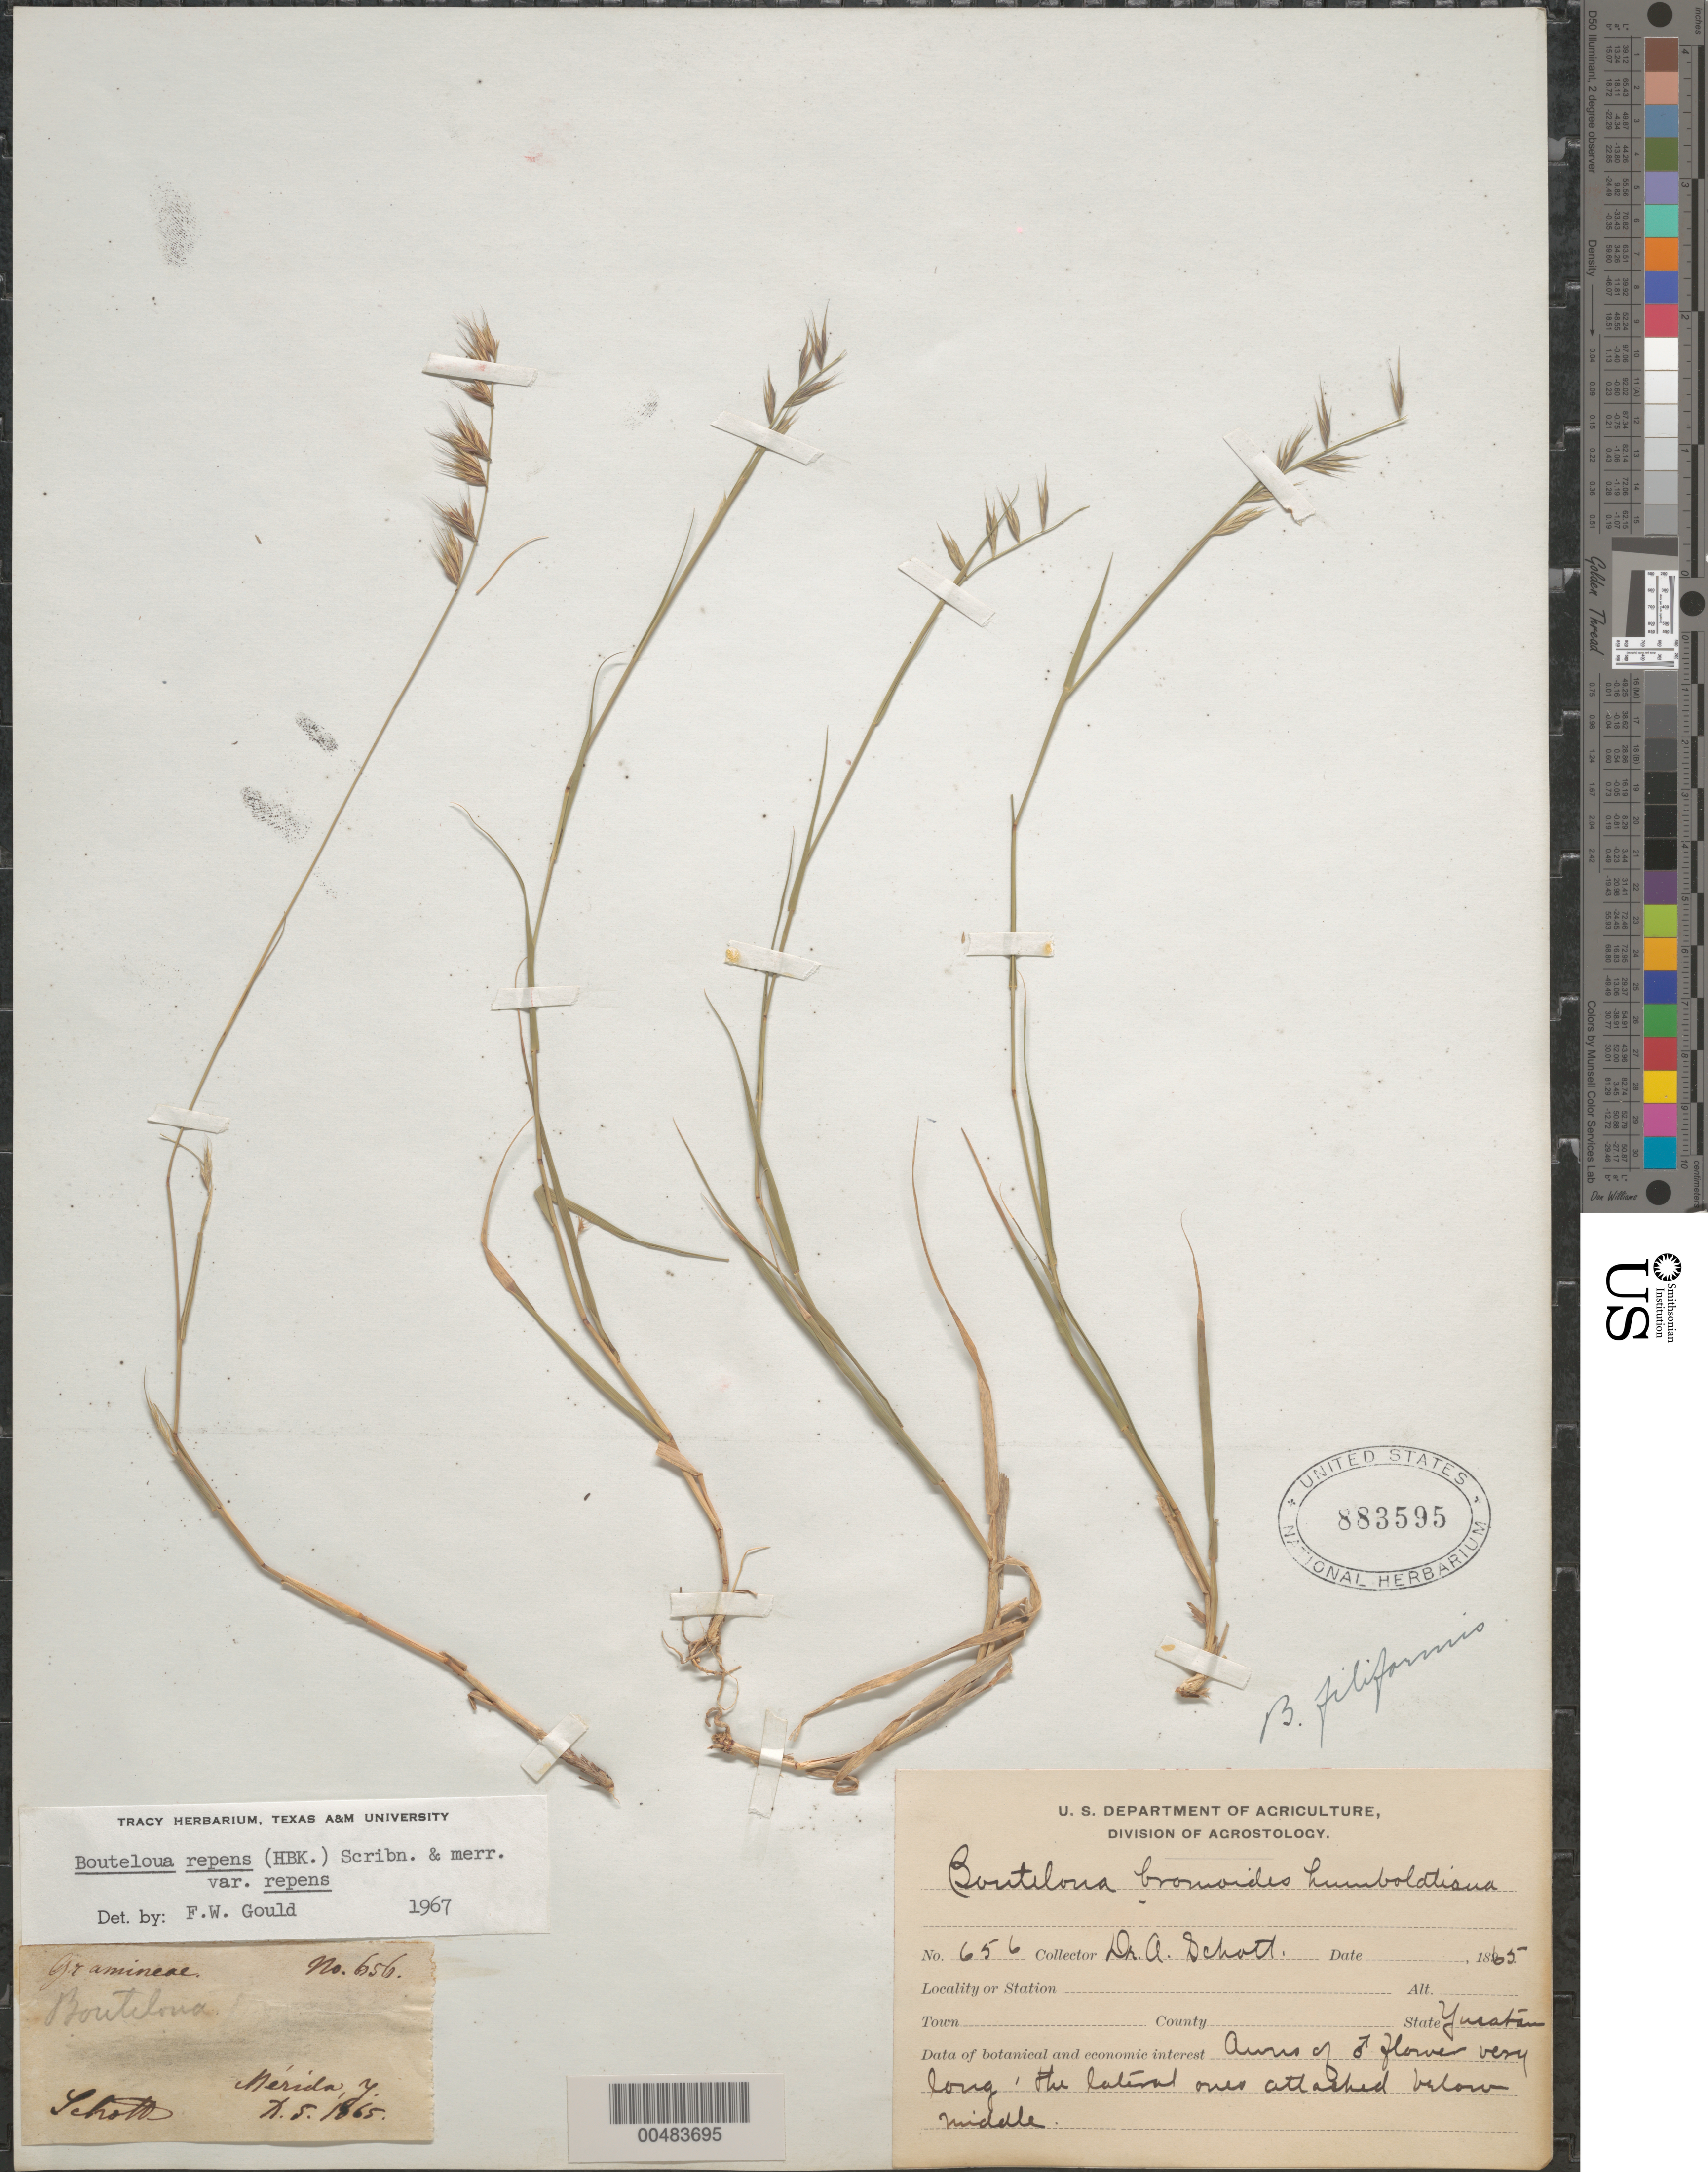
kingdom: Plantae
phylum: Tracheophyta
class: Liliopsida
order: Poales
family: Poaceae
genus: Bouteloua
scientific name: Bouteloua repens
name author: (Kunth) Scribn. & Merr.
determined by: Gould, F. W.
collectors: A. C. V. Schott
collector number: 656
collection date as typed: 5 Oct 1865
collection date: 1865-10-05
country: Mexico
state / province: Yucatan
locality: Mérida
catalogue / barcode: US 883595